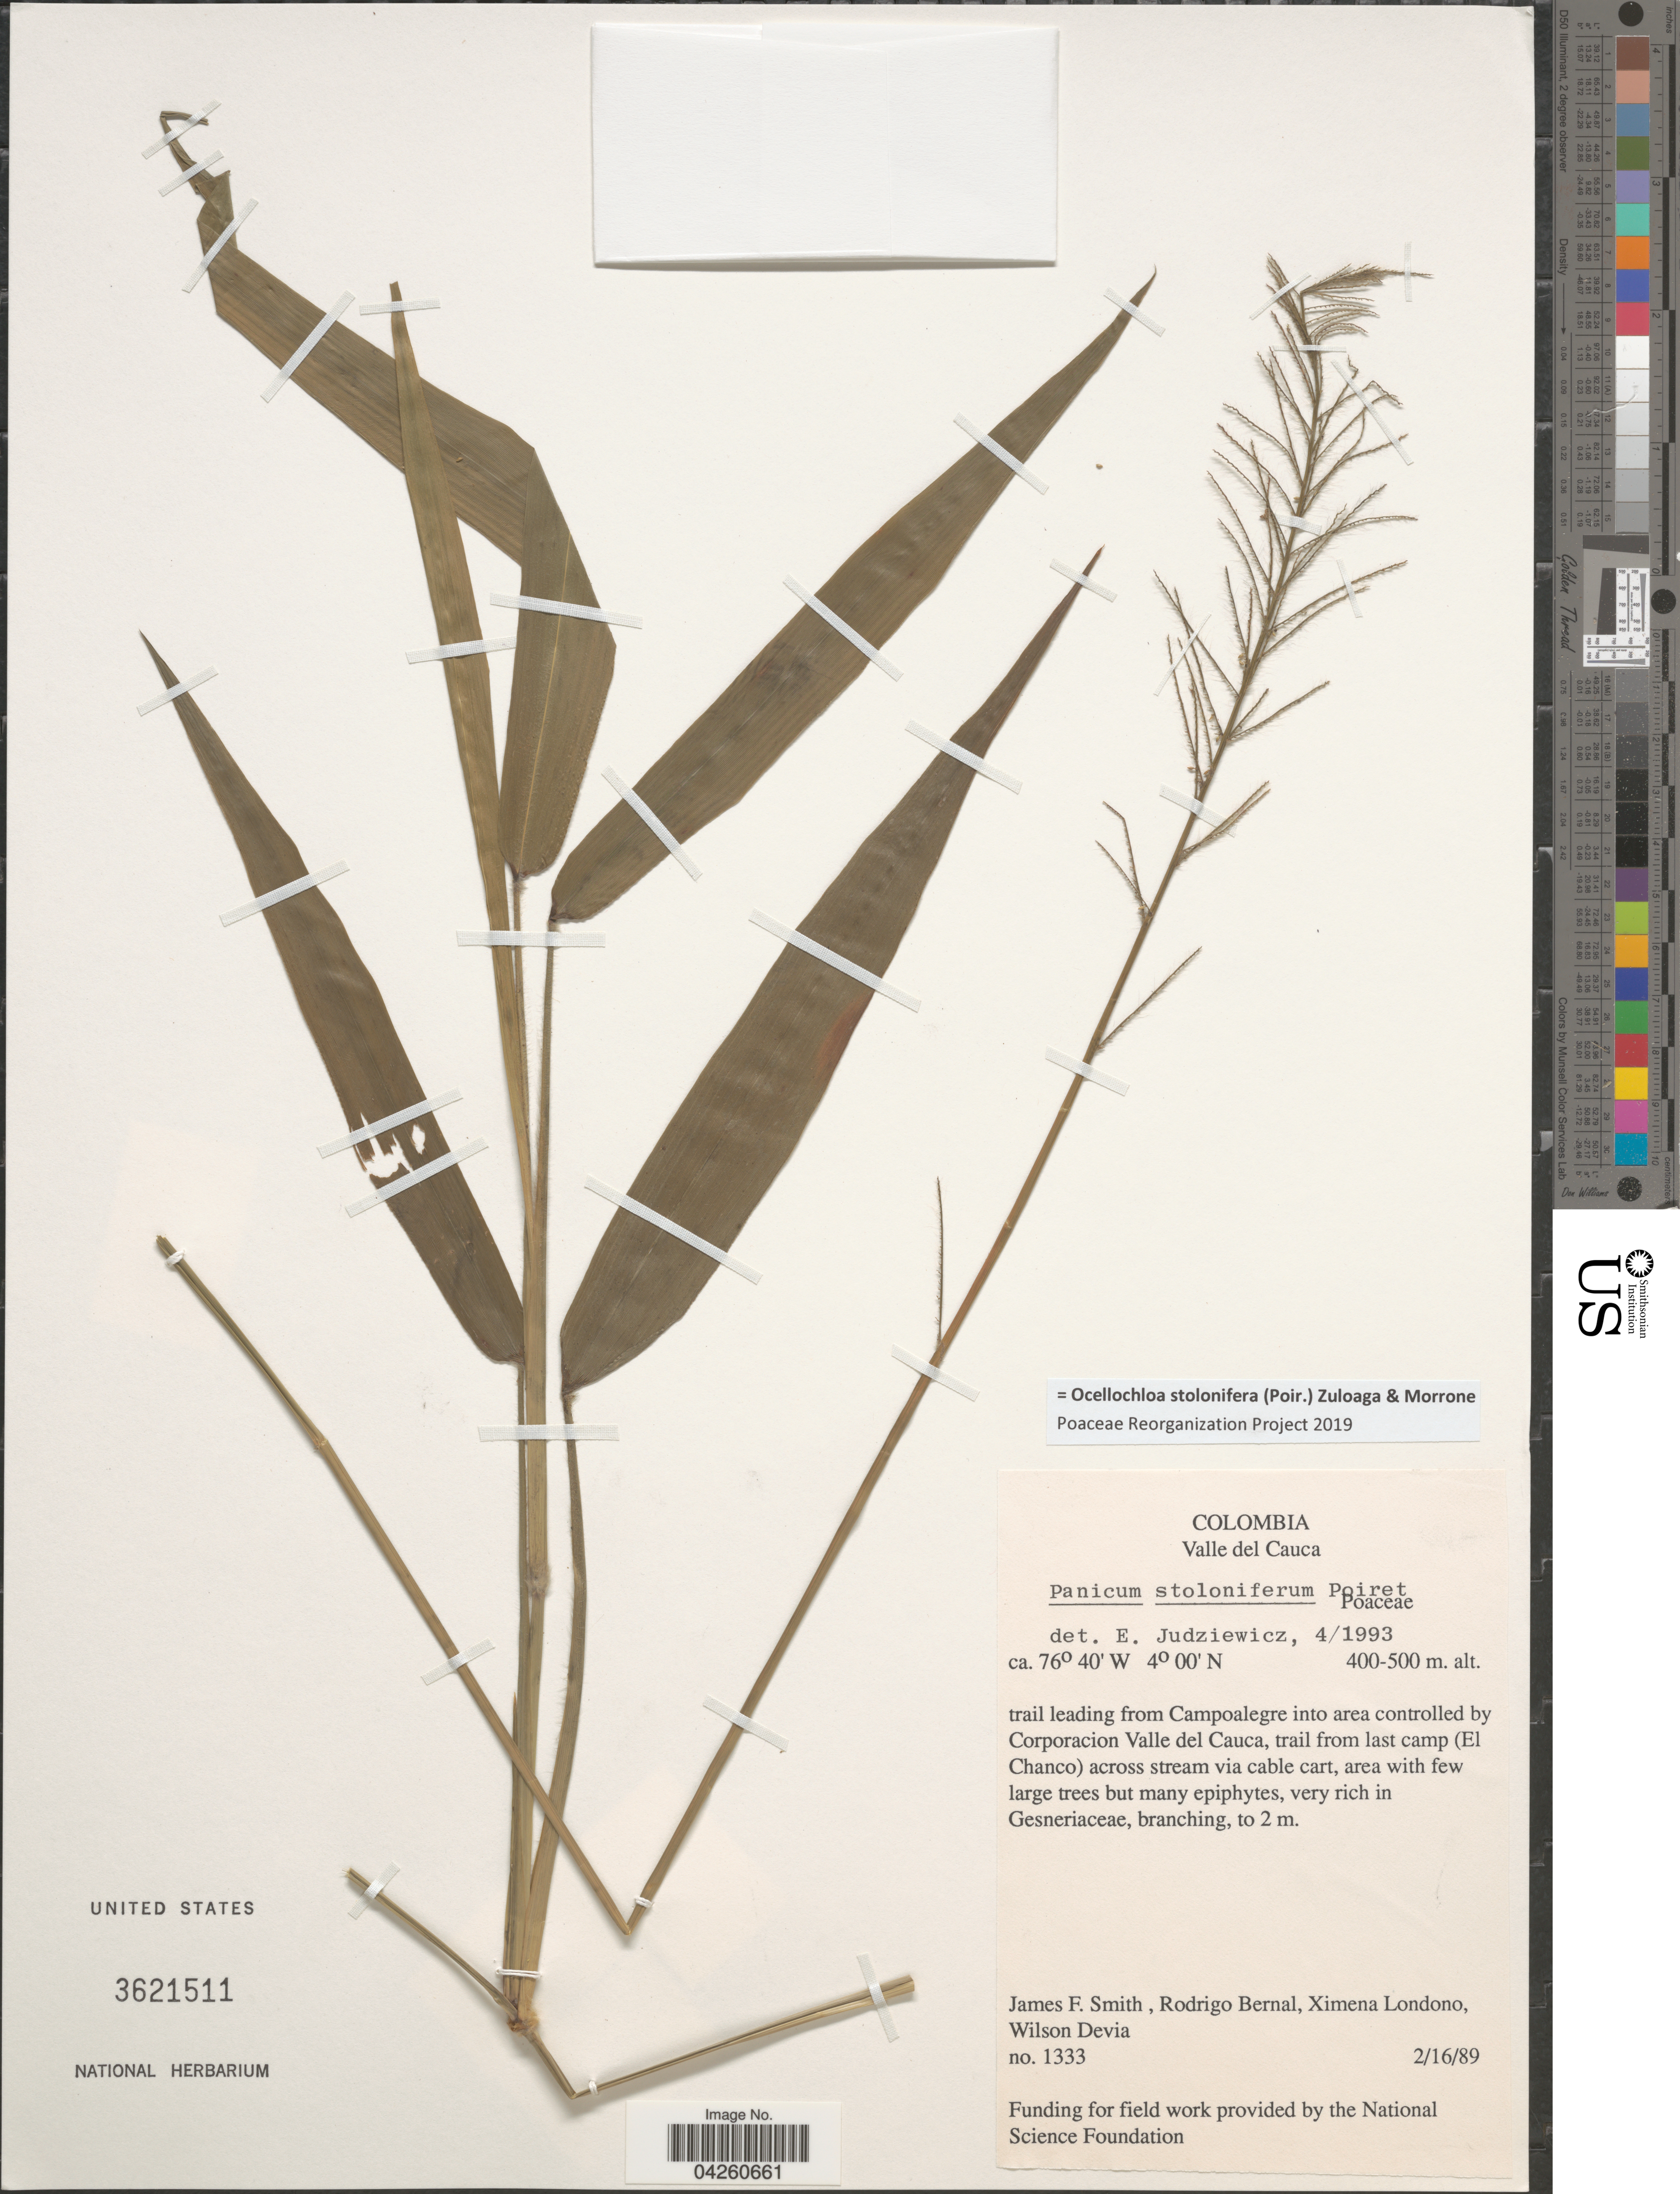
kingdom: Plantae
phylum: Tracheophyta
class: Liliopsida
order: Poales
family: Poaceae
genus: Ocellochloa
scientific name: Ocellochloa stolonifera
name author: (Poir.) Zuloaga & Morrone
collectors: J. F. Smith, R. Bernal, X. Londoño & W. Devia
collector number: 1333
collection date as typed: Transcribed d/m/y: 16/2/89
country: Colombia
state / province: Valle del Cauca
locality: Trail leading from Campoalegre into area controlled by Corporacion Valle del Cauca, trail from last camp (El Chanco) across stream via cable cart.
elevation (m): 400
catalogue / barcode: US 3621511